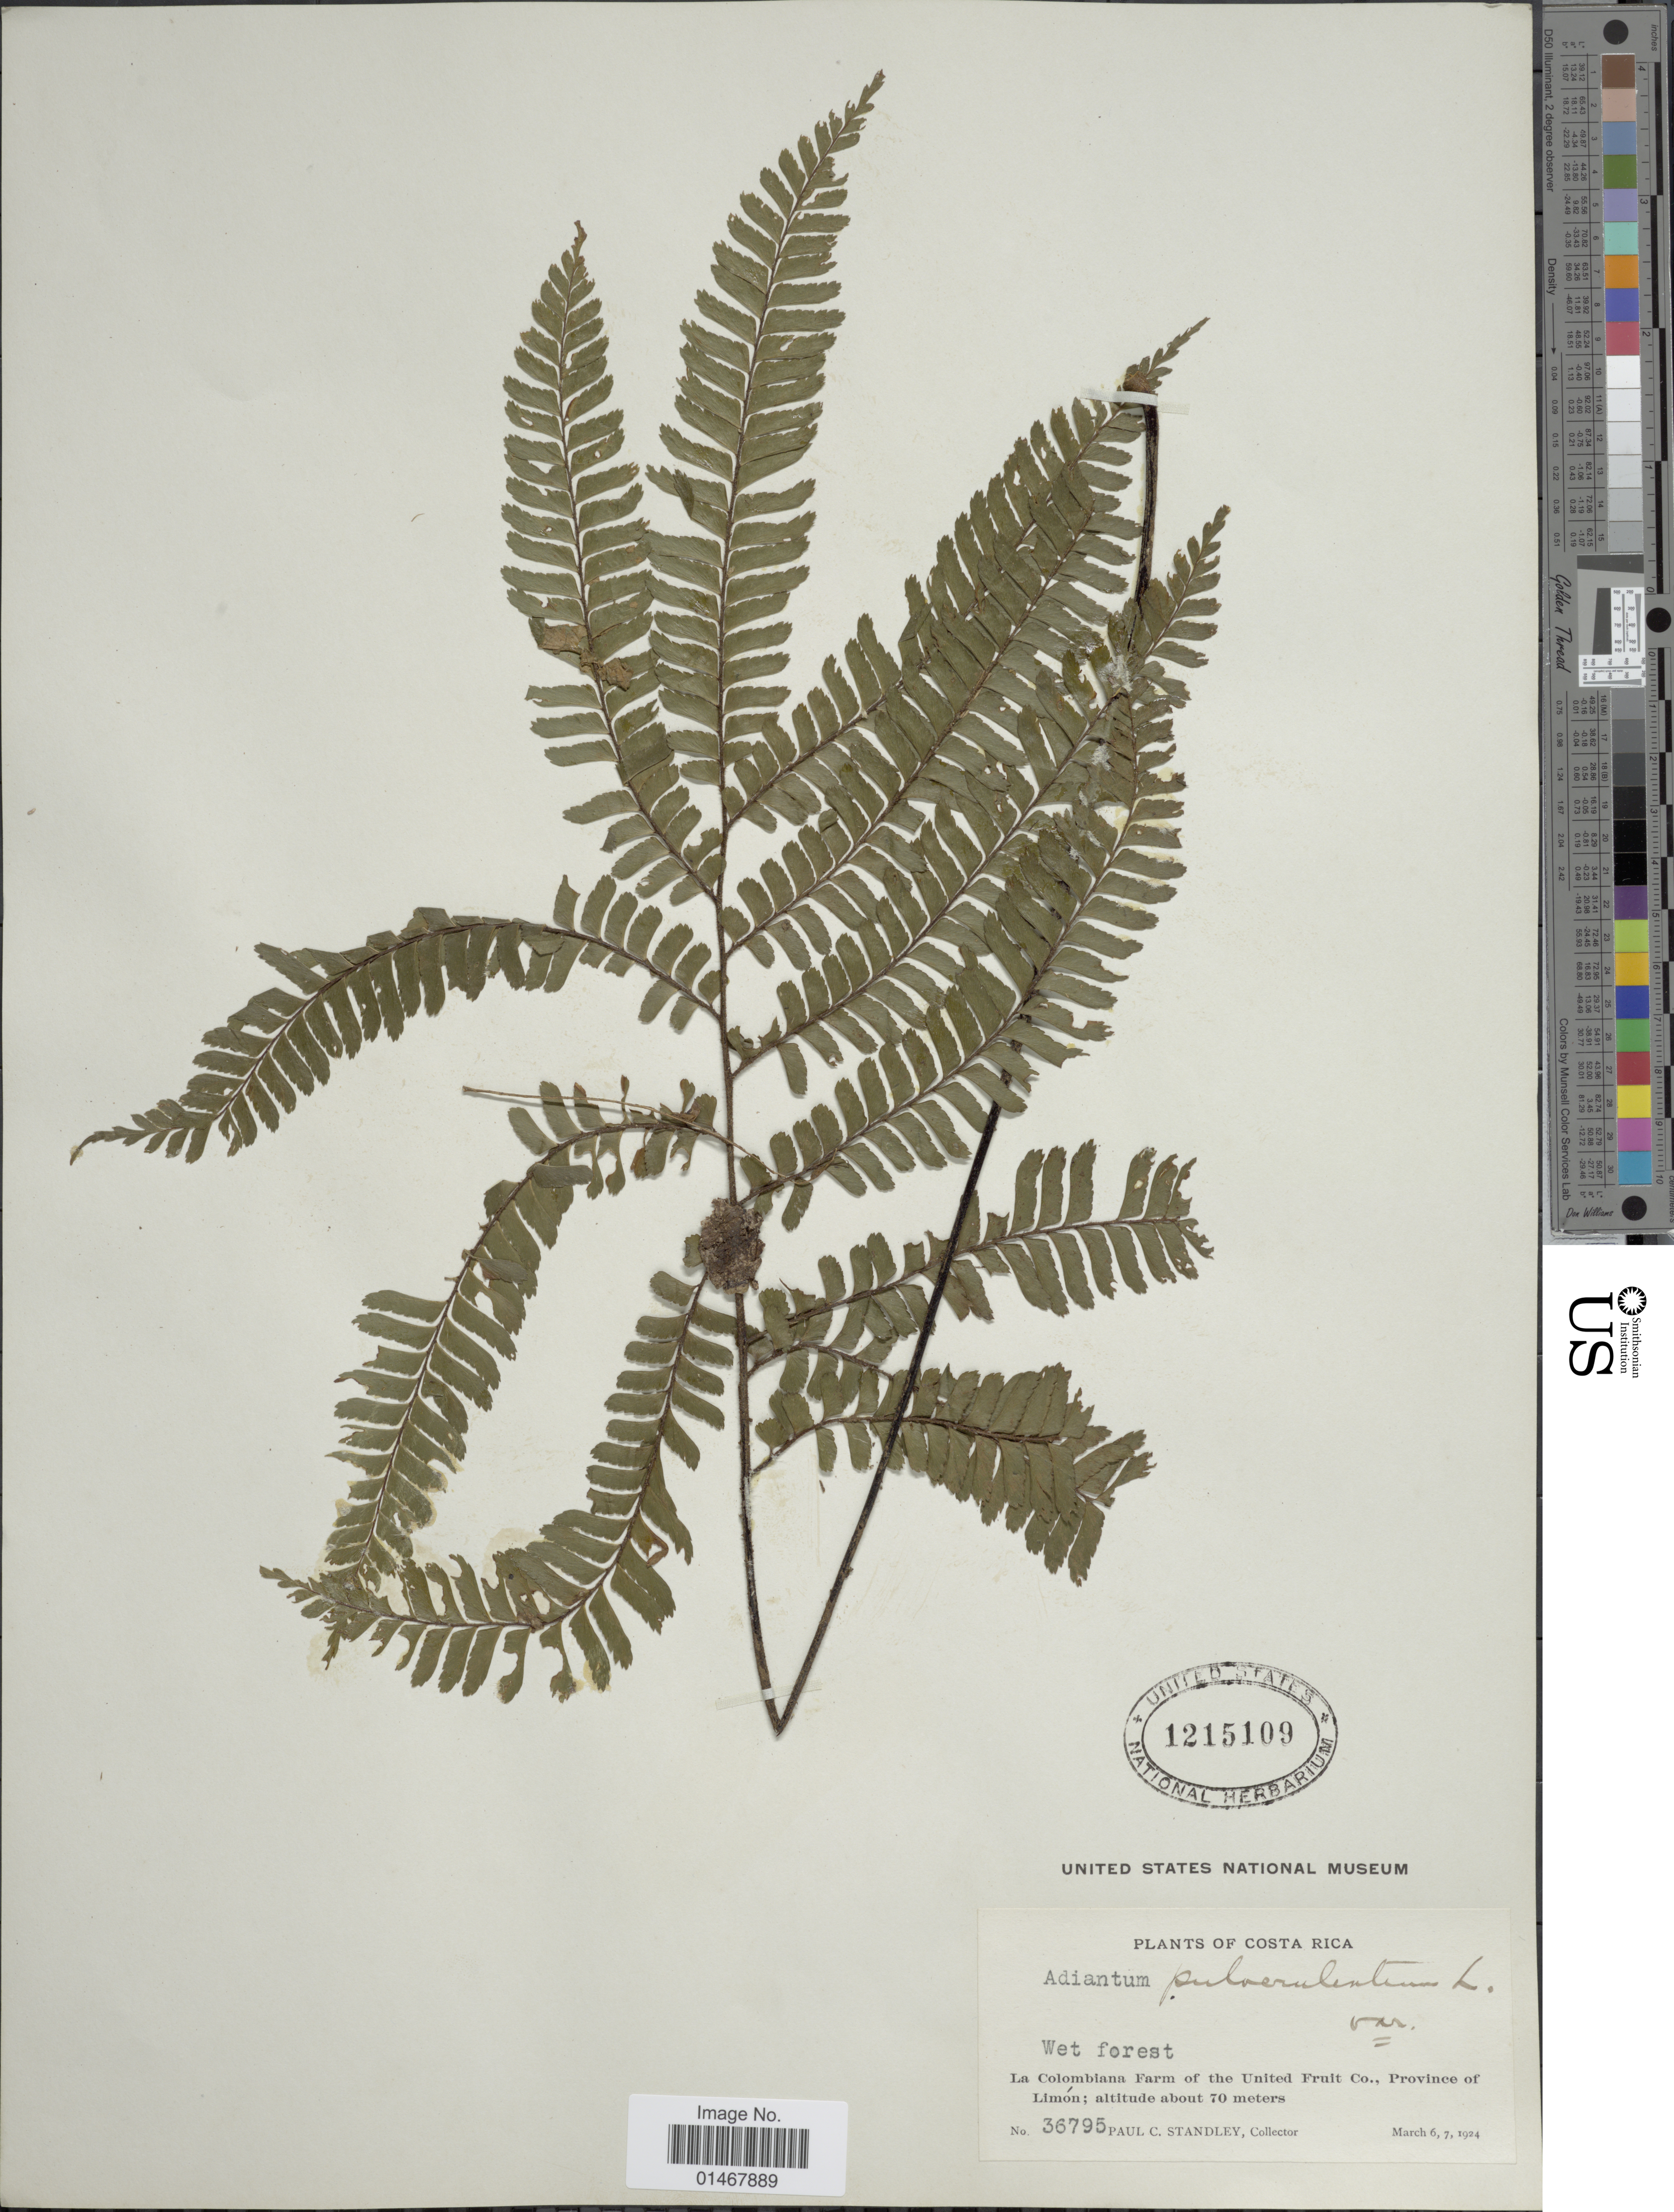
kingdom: Plantae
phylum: Tracheophyta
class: Polypodiopsida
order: Polypodiales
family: Pteridaceae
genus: Adiantum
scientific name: Adiantum pulverulentum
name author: L.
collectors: P. C. Standley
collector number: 36795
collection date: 1924-03-06/1924-03-07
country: Costa Rica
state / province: Limón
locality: La Colombiana Farm of the United Fruit Co.,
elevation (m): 70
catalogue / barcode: US 1215109